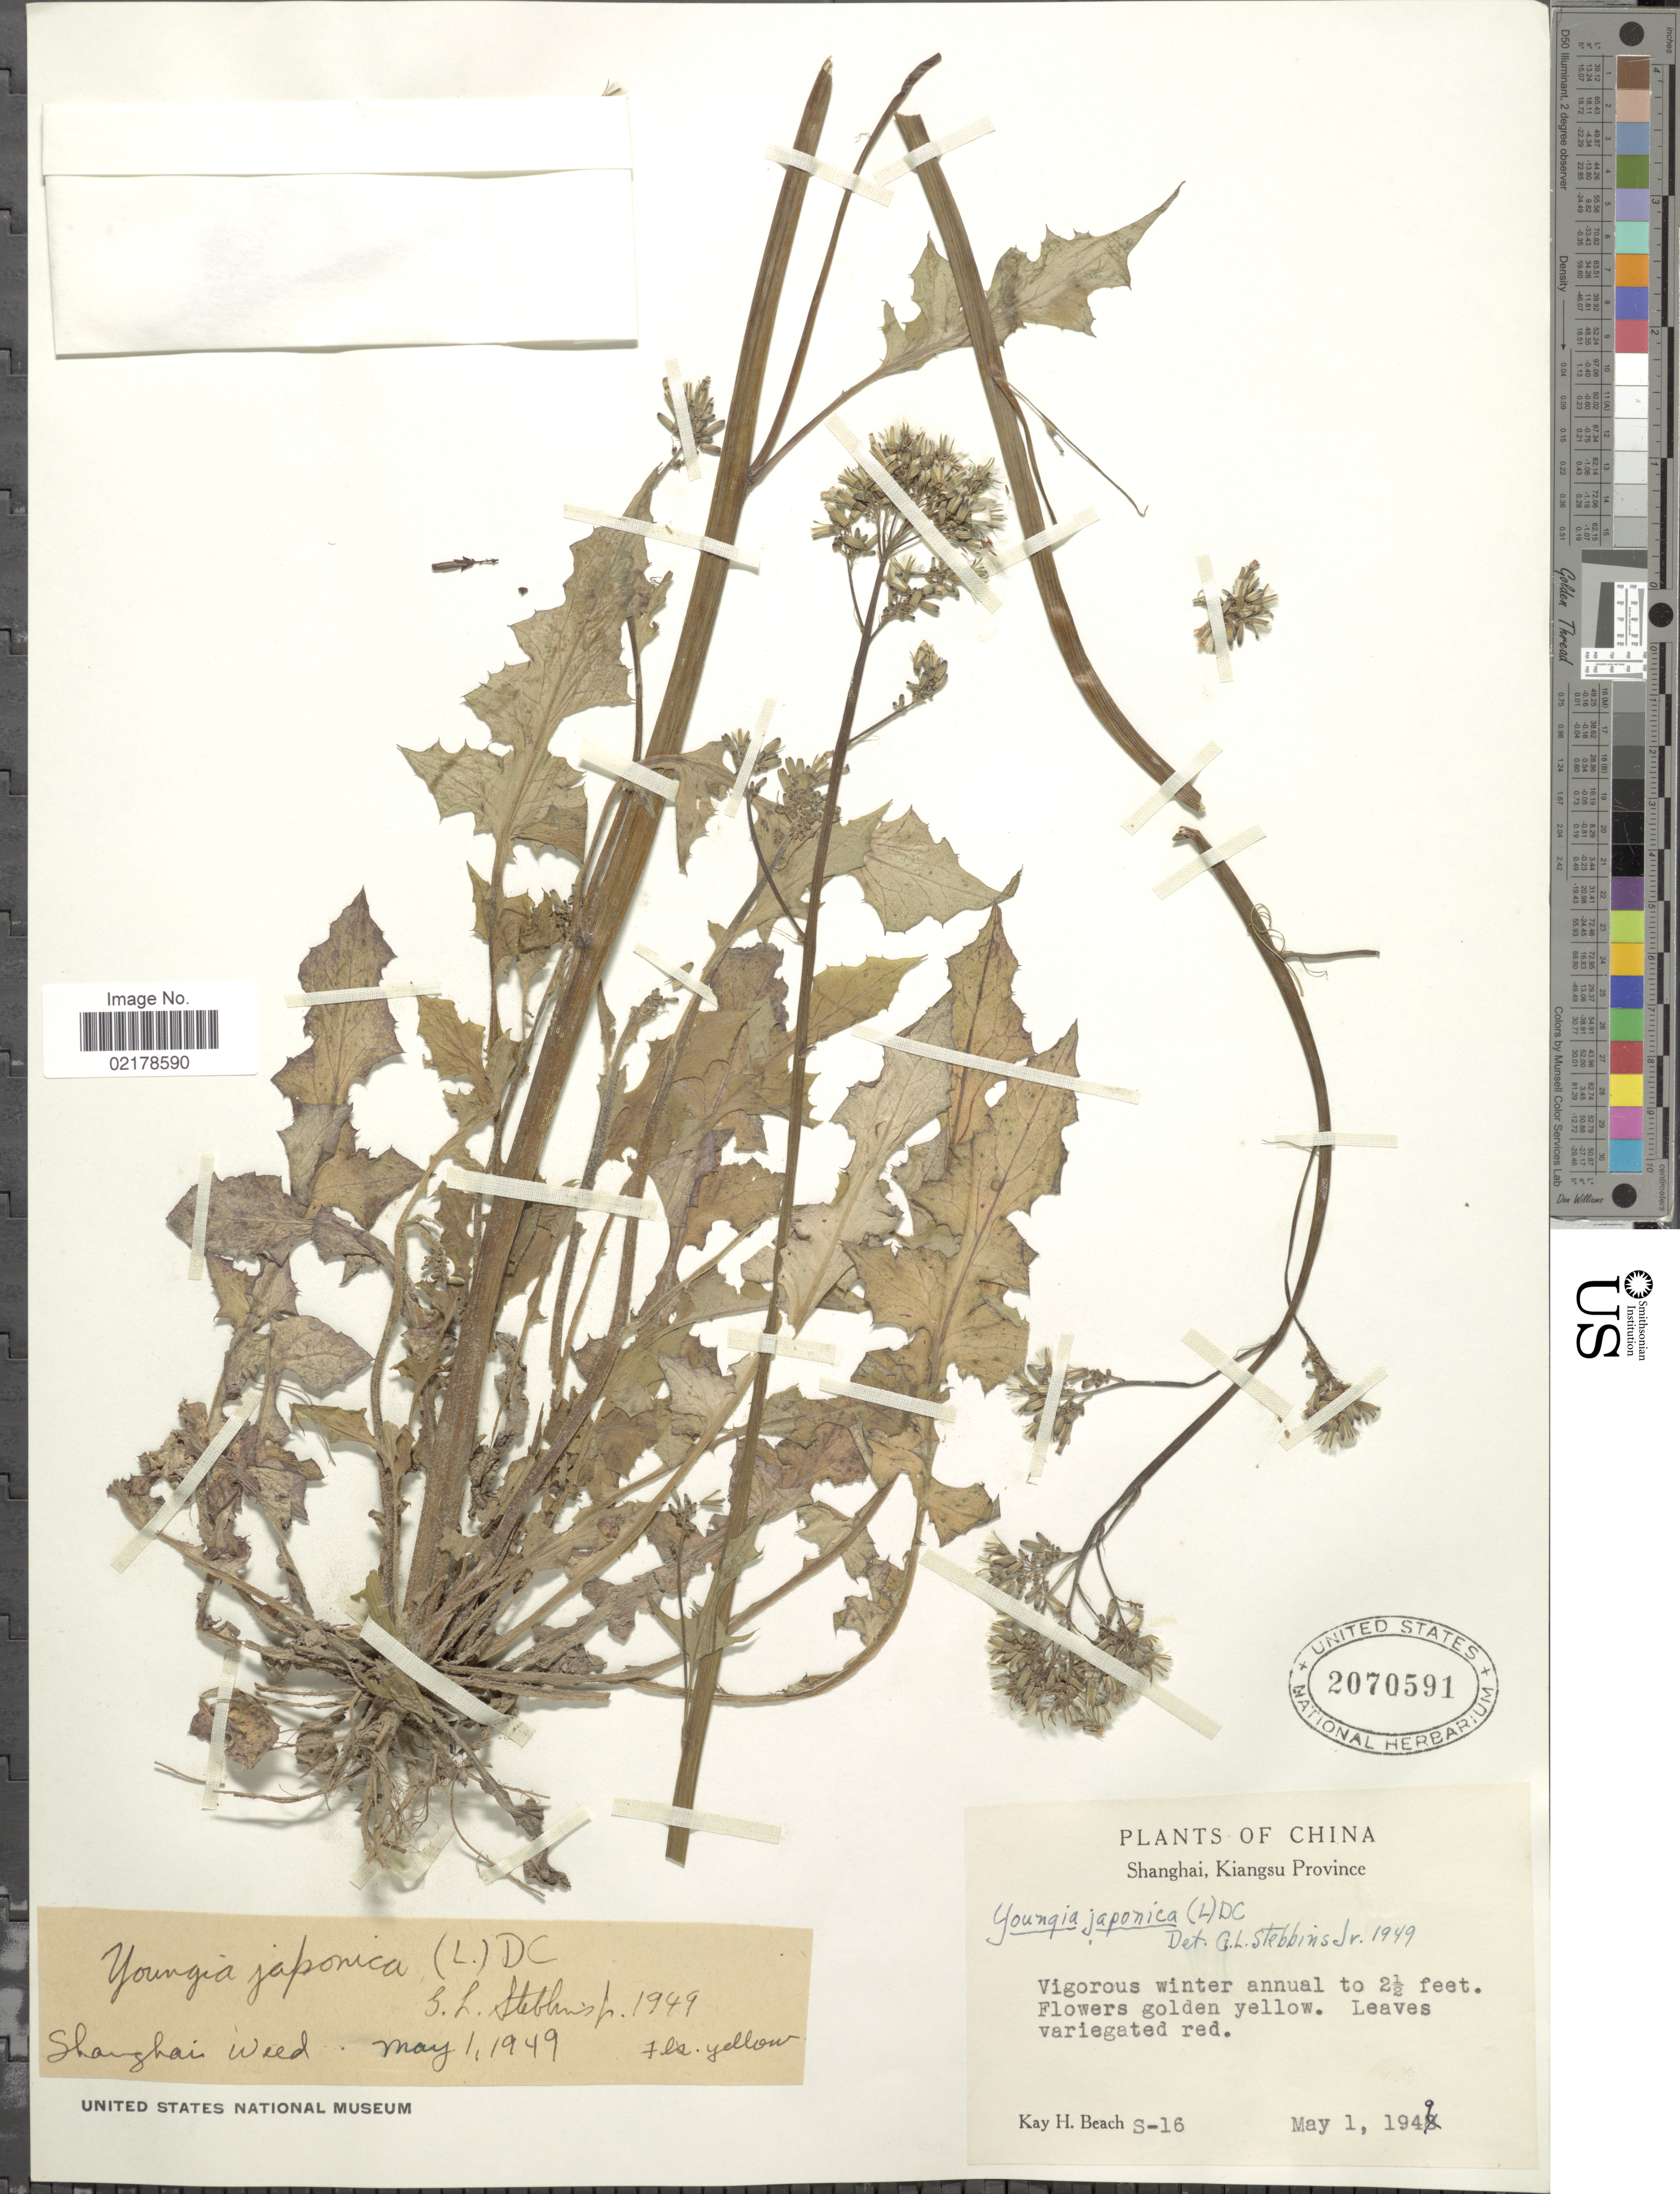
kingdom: Plantae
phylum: Tracheophyta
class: Magnoliopsida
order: Asterales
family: Asteraceae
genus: Youngia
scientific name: Youngia japonica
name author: (L.) DC.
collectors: K. H. Beach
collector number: S-16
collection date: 1949-05-01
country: China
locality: Shanghai, Kiangsu Province, Shanghai weed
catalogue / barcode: US 2070591